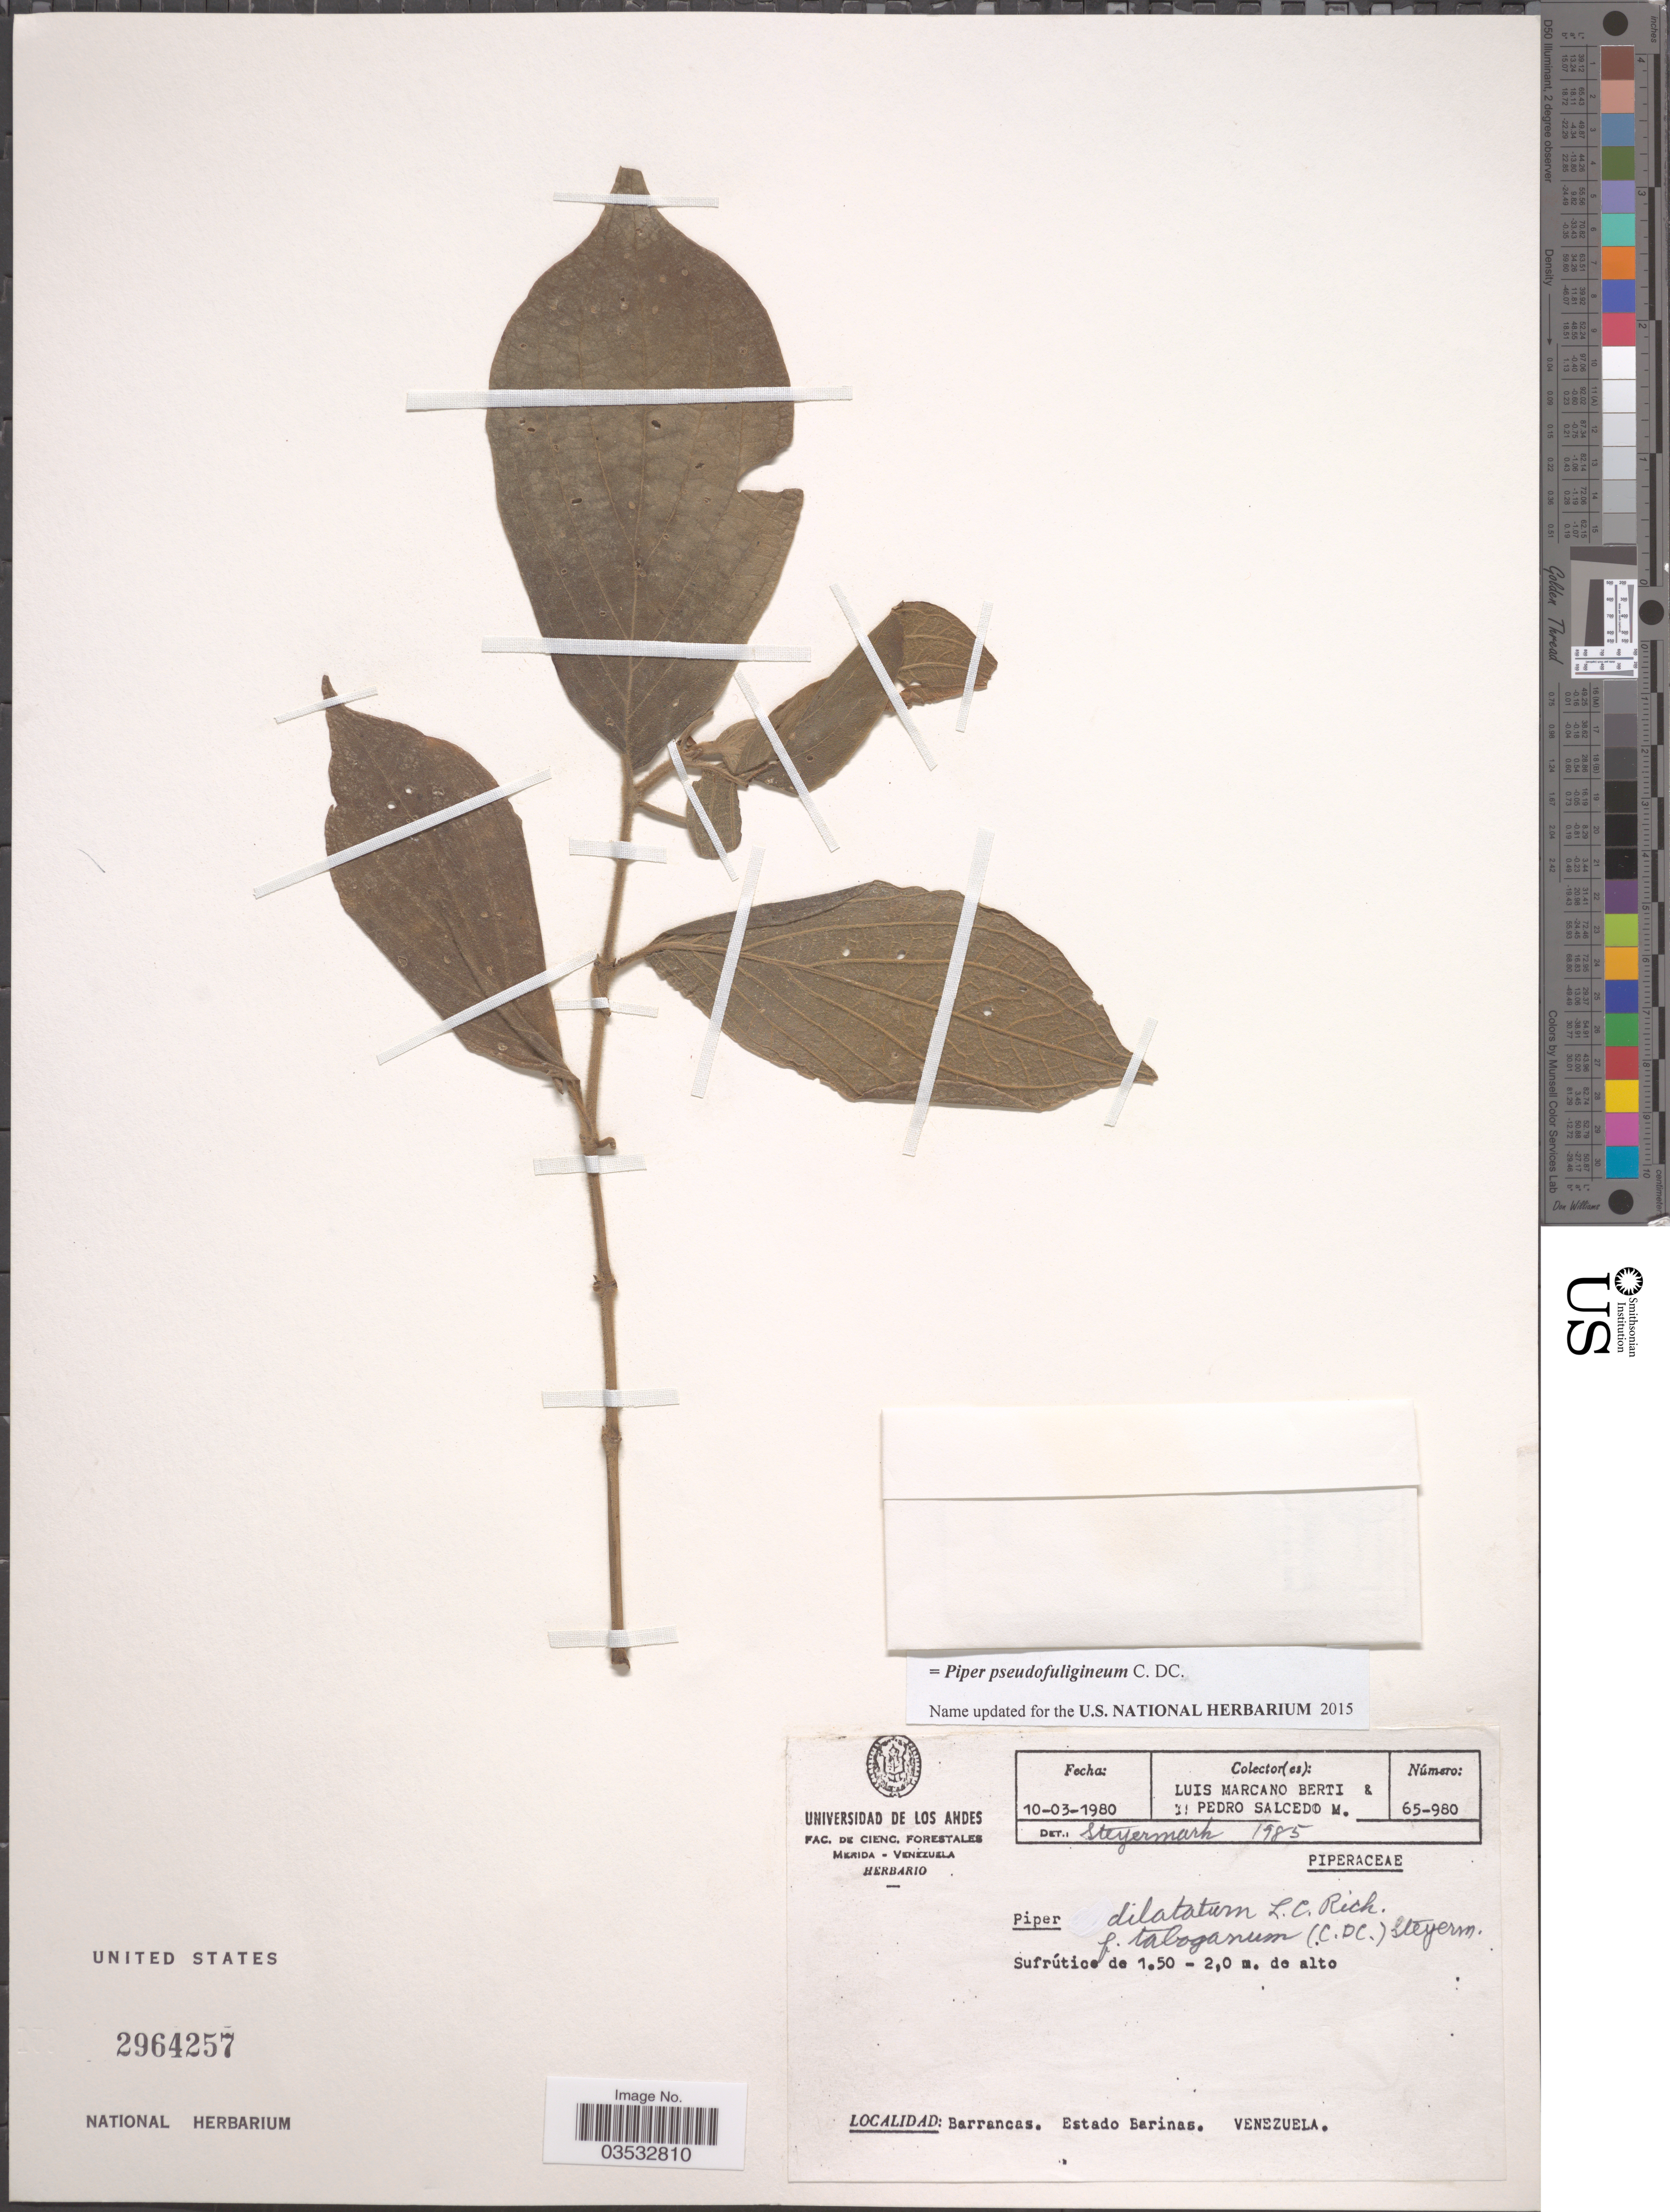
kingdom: Plantae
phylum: Tracheophyta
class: Magnoliopsida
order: Piperales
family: Piperaceae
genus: Piper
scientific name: Piper pseudofuligineum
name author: C. DC.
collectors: L. Marcano-Berti & P. Salcedo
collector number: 65-980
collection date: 1980-03-10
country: Venezuela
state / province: Barinas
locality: Barrancas.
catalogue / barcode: US 2964257